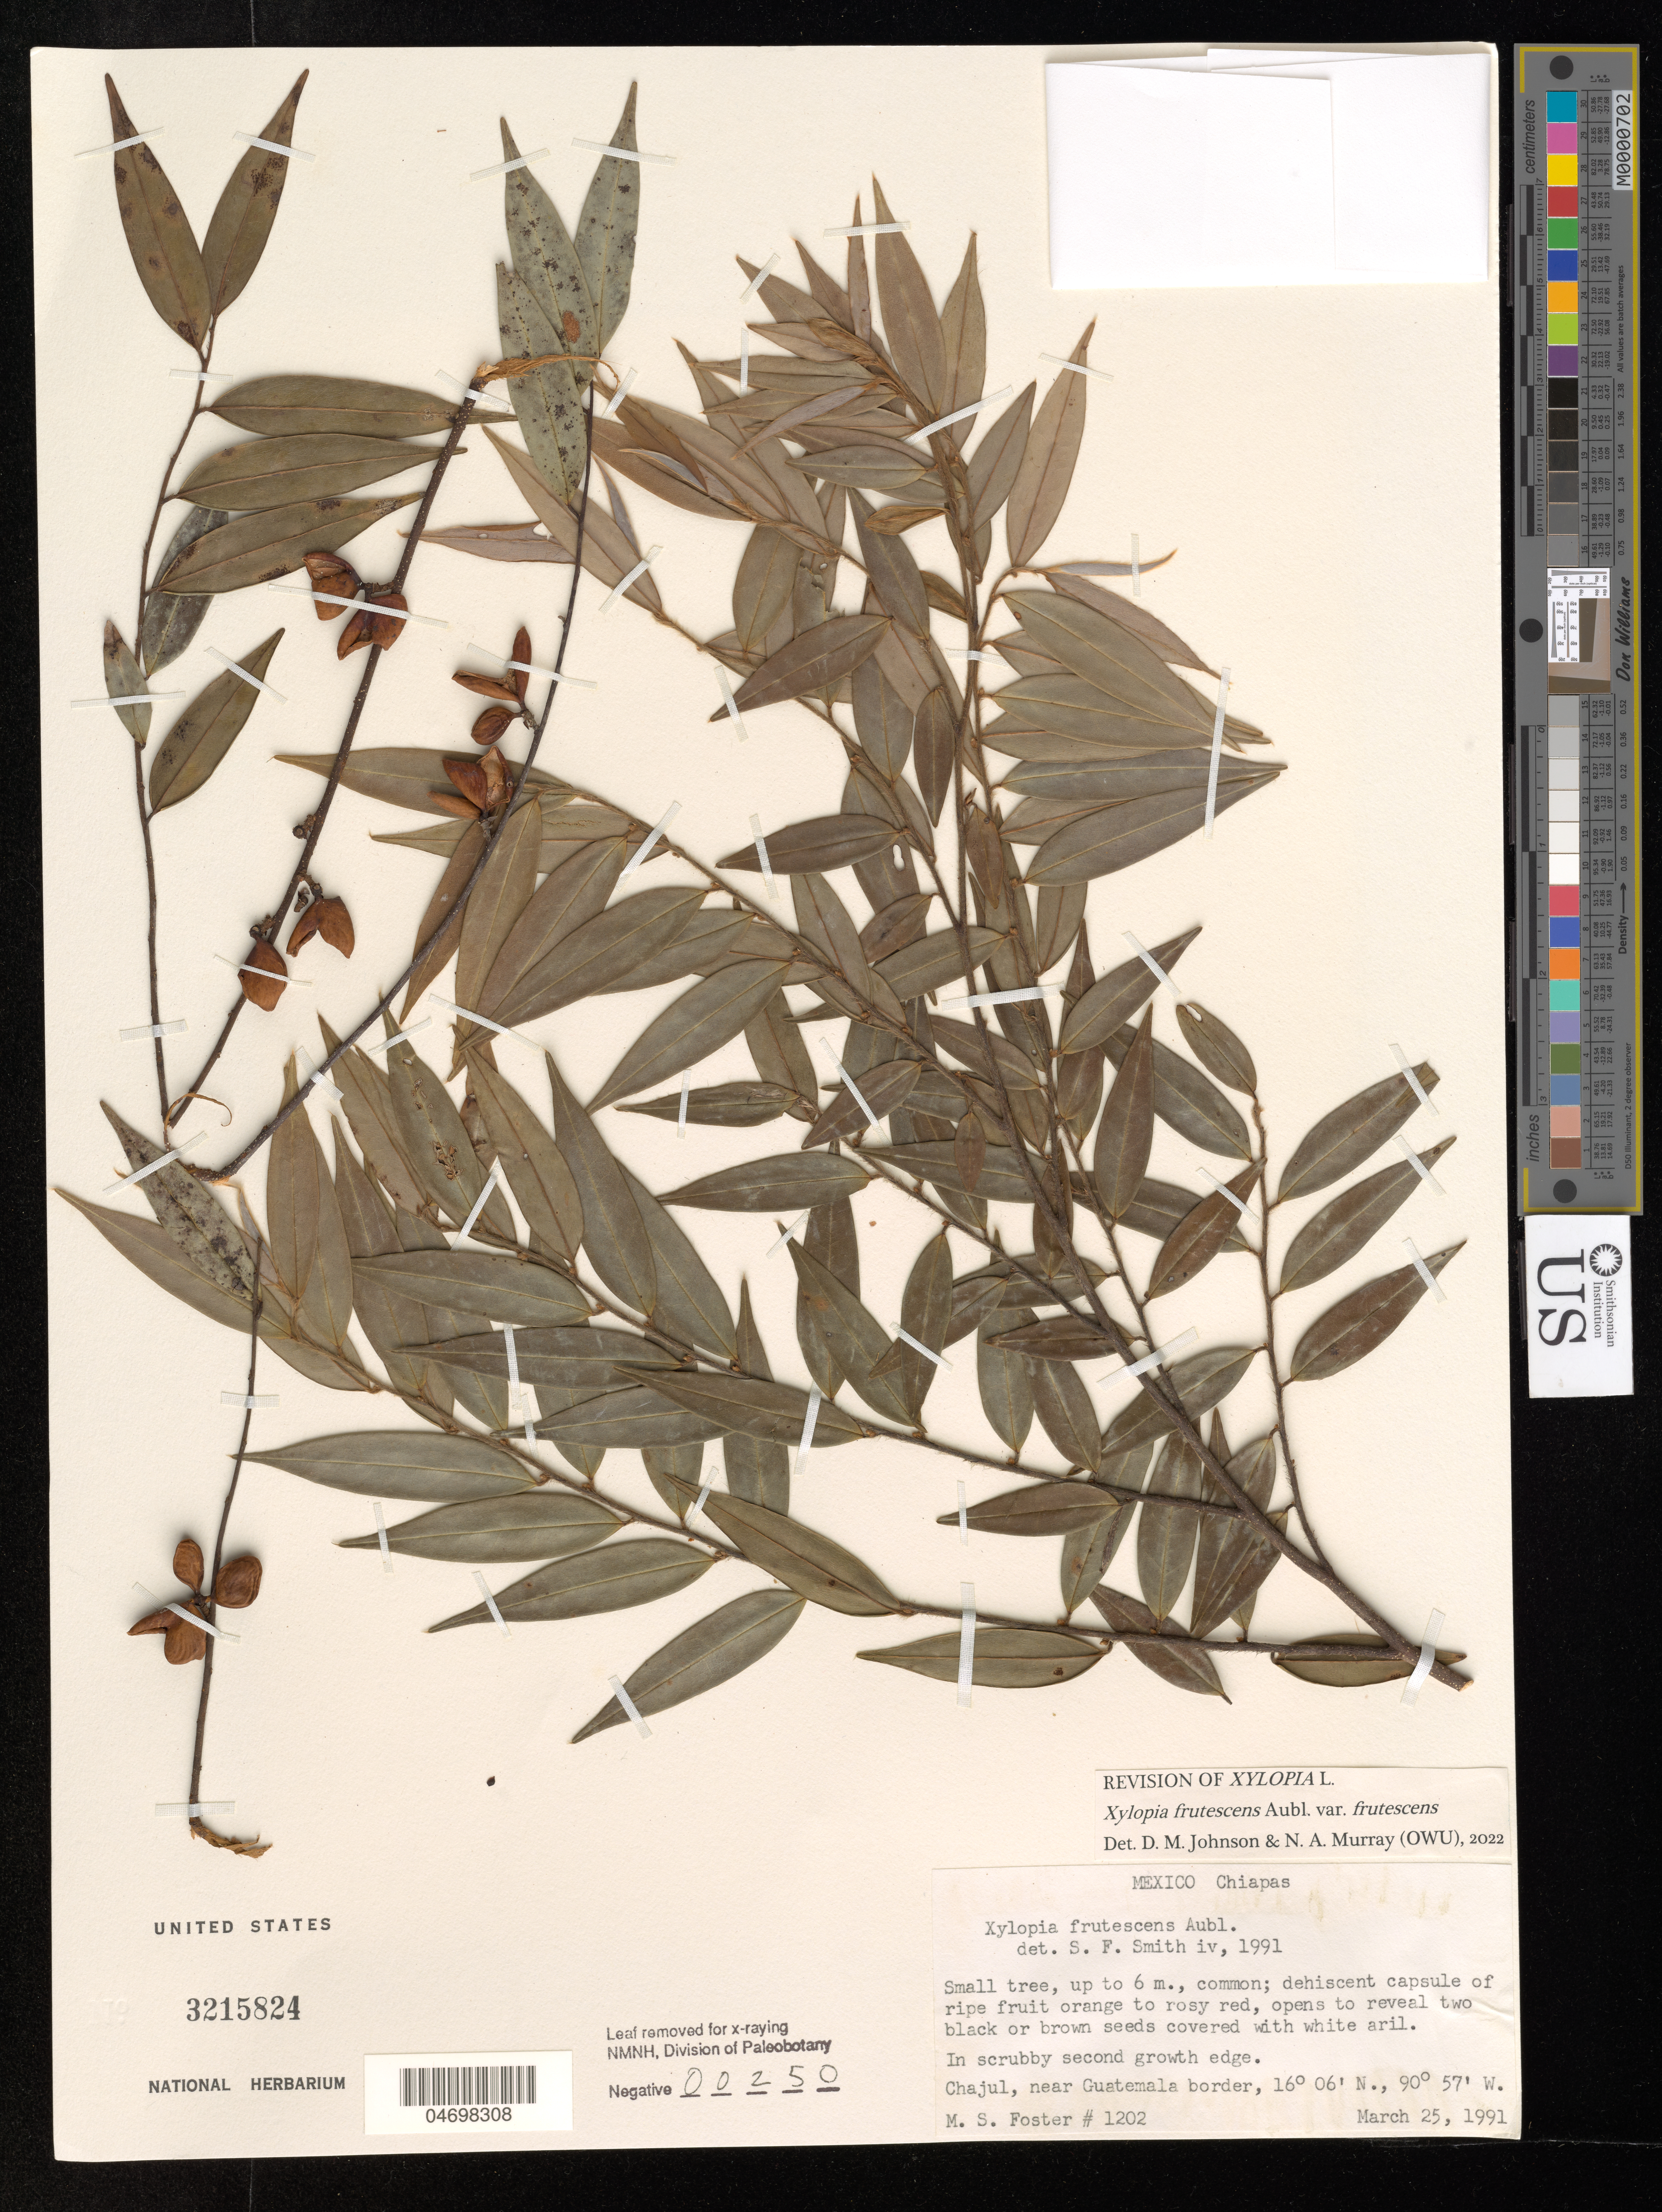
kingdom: Plantae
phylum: Tracheophyta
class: Magnoliopsida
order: Magnoliales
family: Annonaceae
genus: Xylopia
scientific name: Xylopia frutescens var. frutescens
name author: Aubl.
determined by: Johnson, D. M.; Murray, N. A.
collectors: M. S. Foster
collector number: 1202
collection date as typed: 25 Mar 1991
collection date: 1991-03-25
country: Mexico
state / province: Chiapas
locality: Chiapas: Chajul, near Guatemala border.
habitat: In scrubby second growth edge.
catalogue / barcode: US 3215824